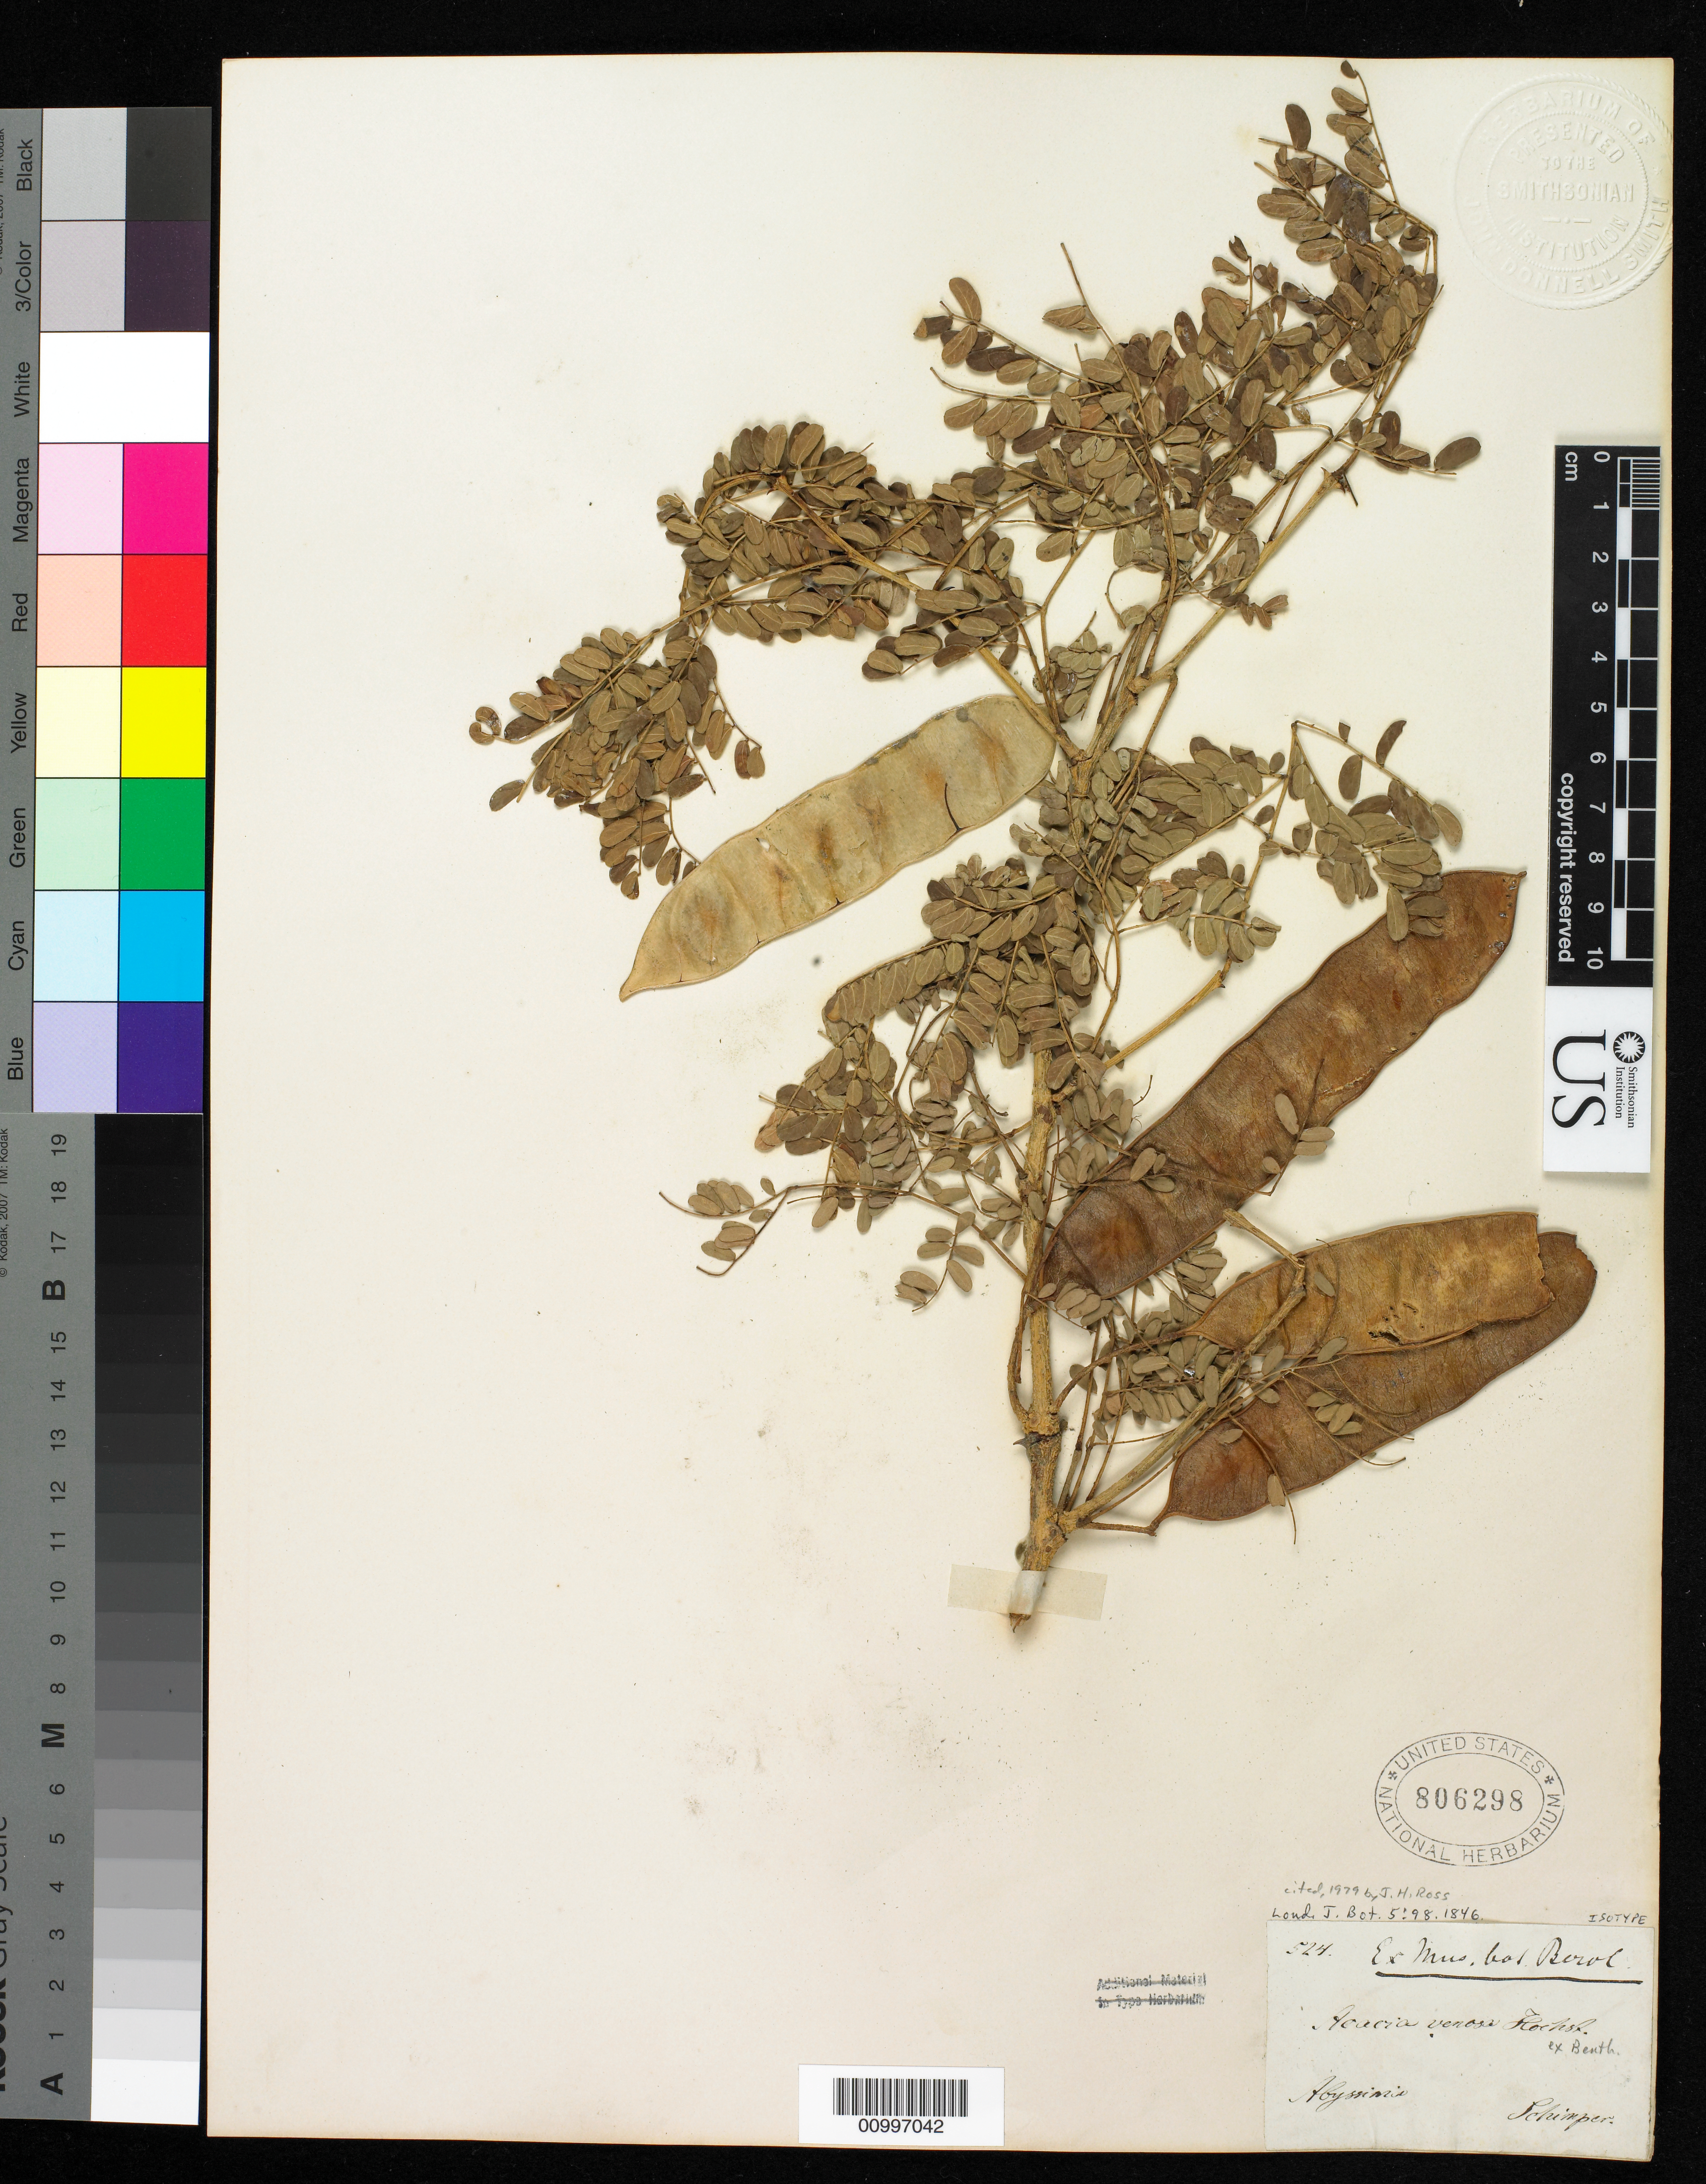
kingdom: Plantae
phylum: Tracheophyta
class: Magnoliopsida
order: Fabales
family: Fabaceae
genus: Acacia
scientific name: Acacia venosa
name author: Hochst. ex Benth.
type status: Isotype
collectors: G. W. Schimper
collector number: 524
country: Ethiopia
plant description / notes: From the herbarium of J. Donnell Smith.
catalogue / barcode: US 806298